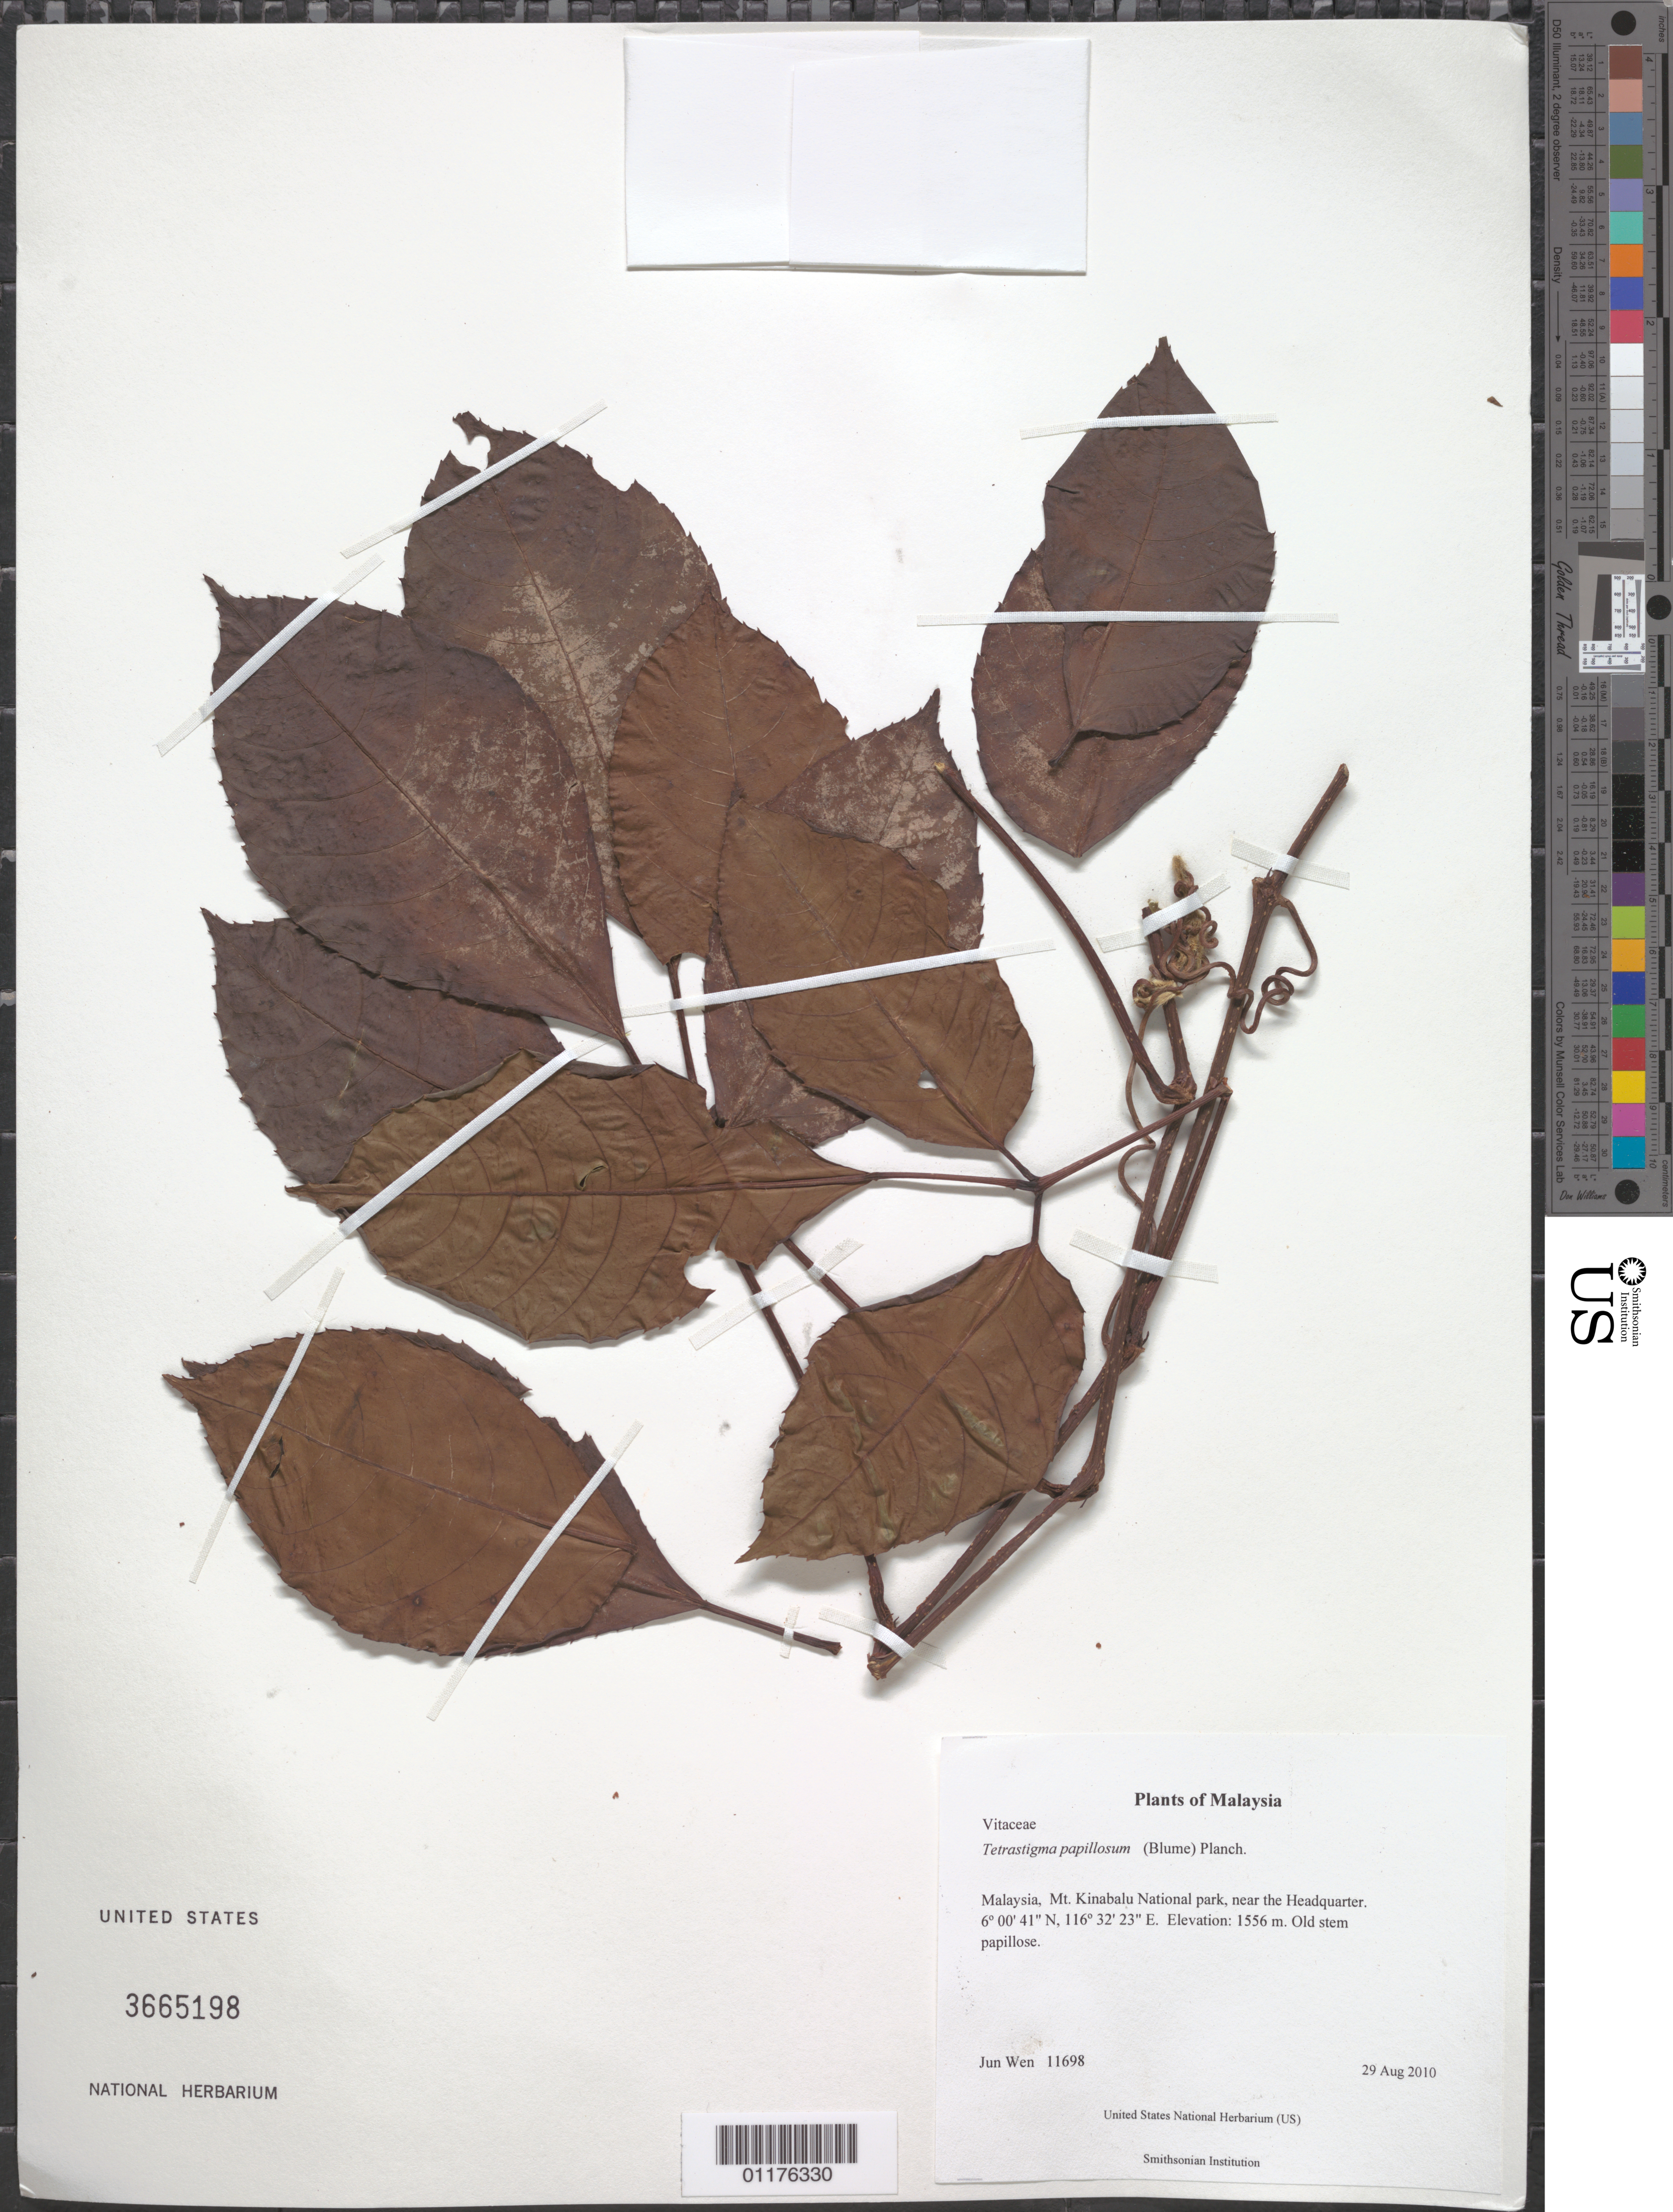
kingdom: Plantae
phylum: Tracheophyta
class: Magnoliopsida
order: Vitales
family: Vitaceae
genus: Tetrastigma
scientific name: Tetrastigma papillosum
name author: (Blume) Planch.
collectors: J. Wen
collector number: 11698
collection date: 2010-08-29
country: Malaysia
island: Borneo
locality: Mt. Kinabalu National park, near the Headquarter.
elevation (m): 1556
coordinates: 06 00.678 N, 116 32.389 E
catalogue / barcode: US 3665198